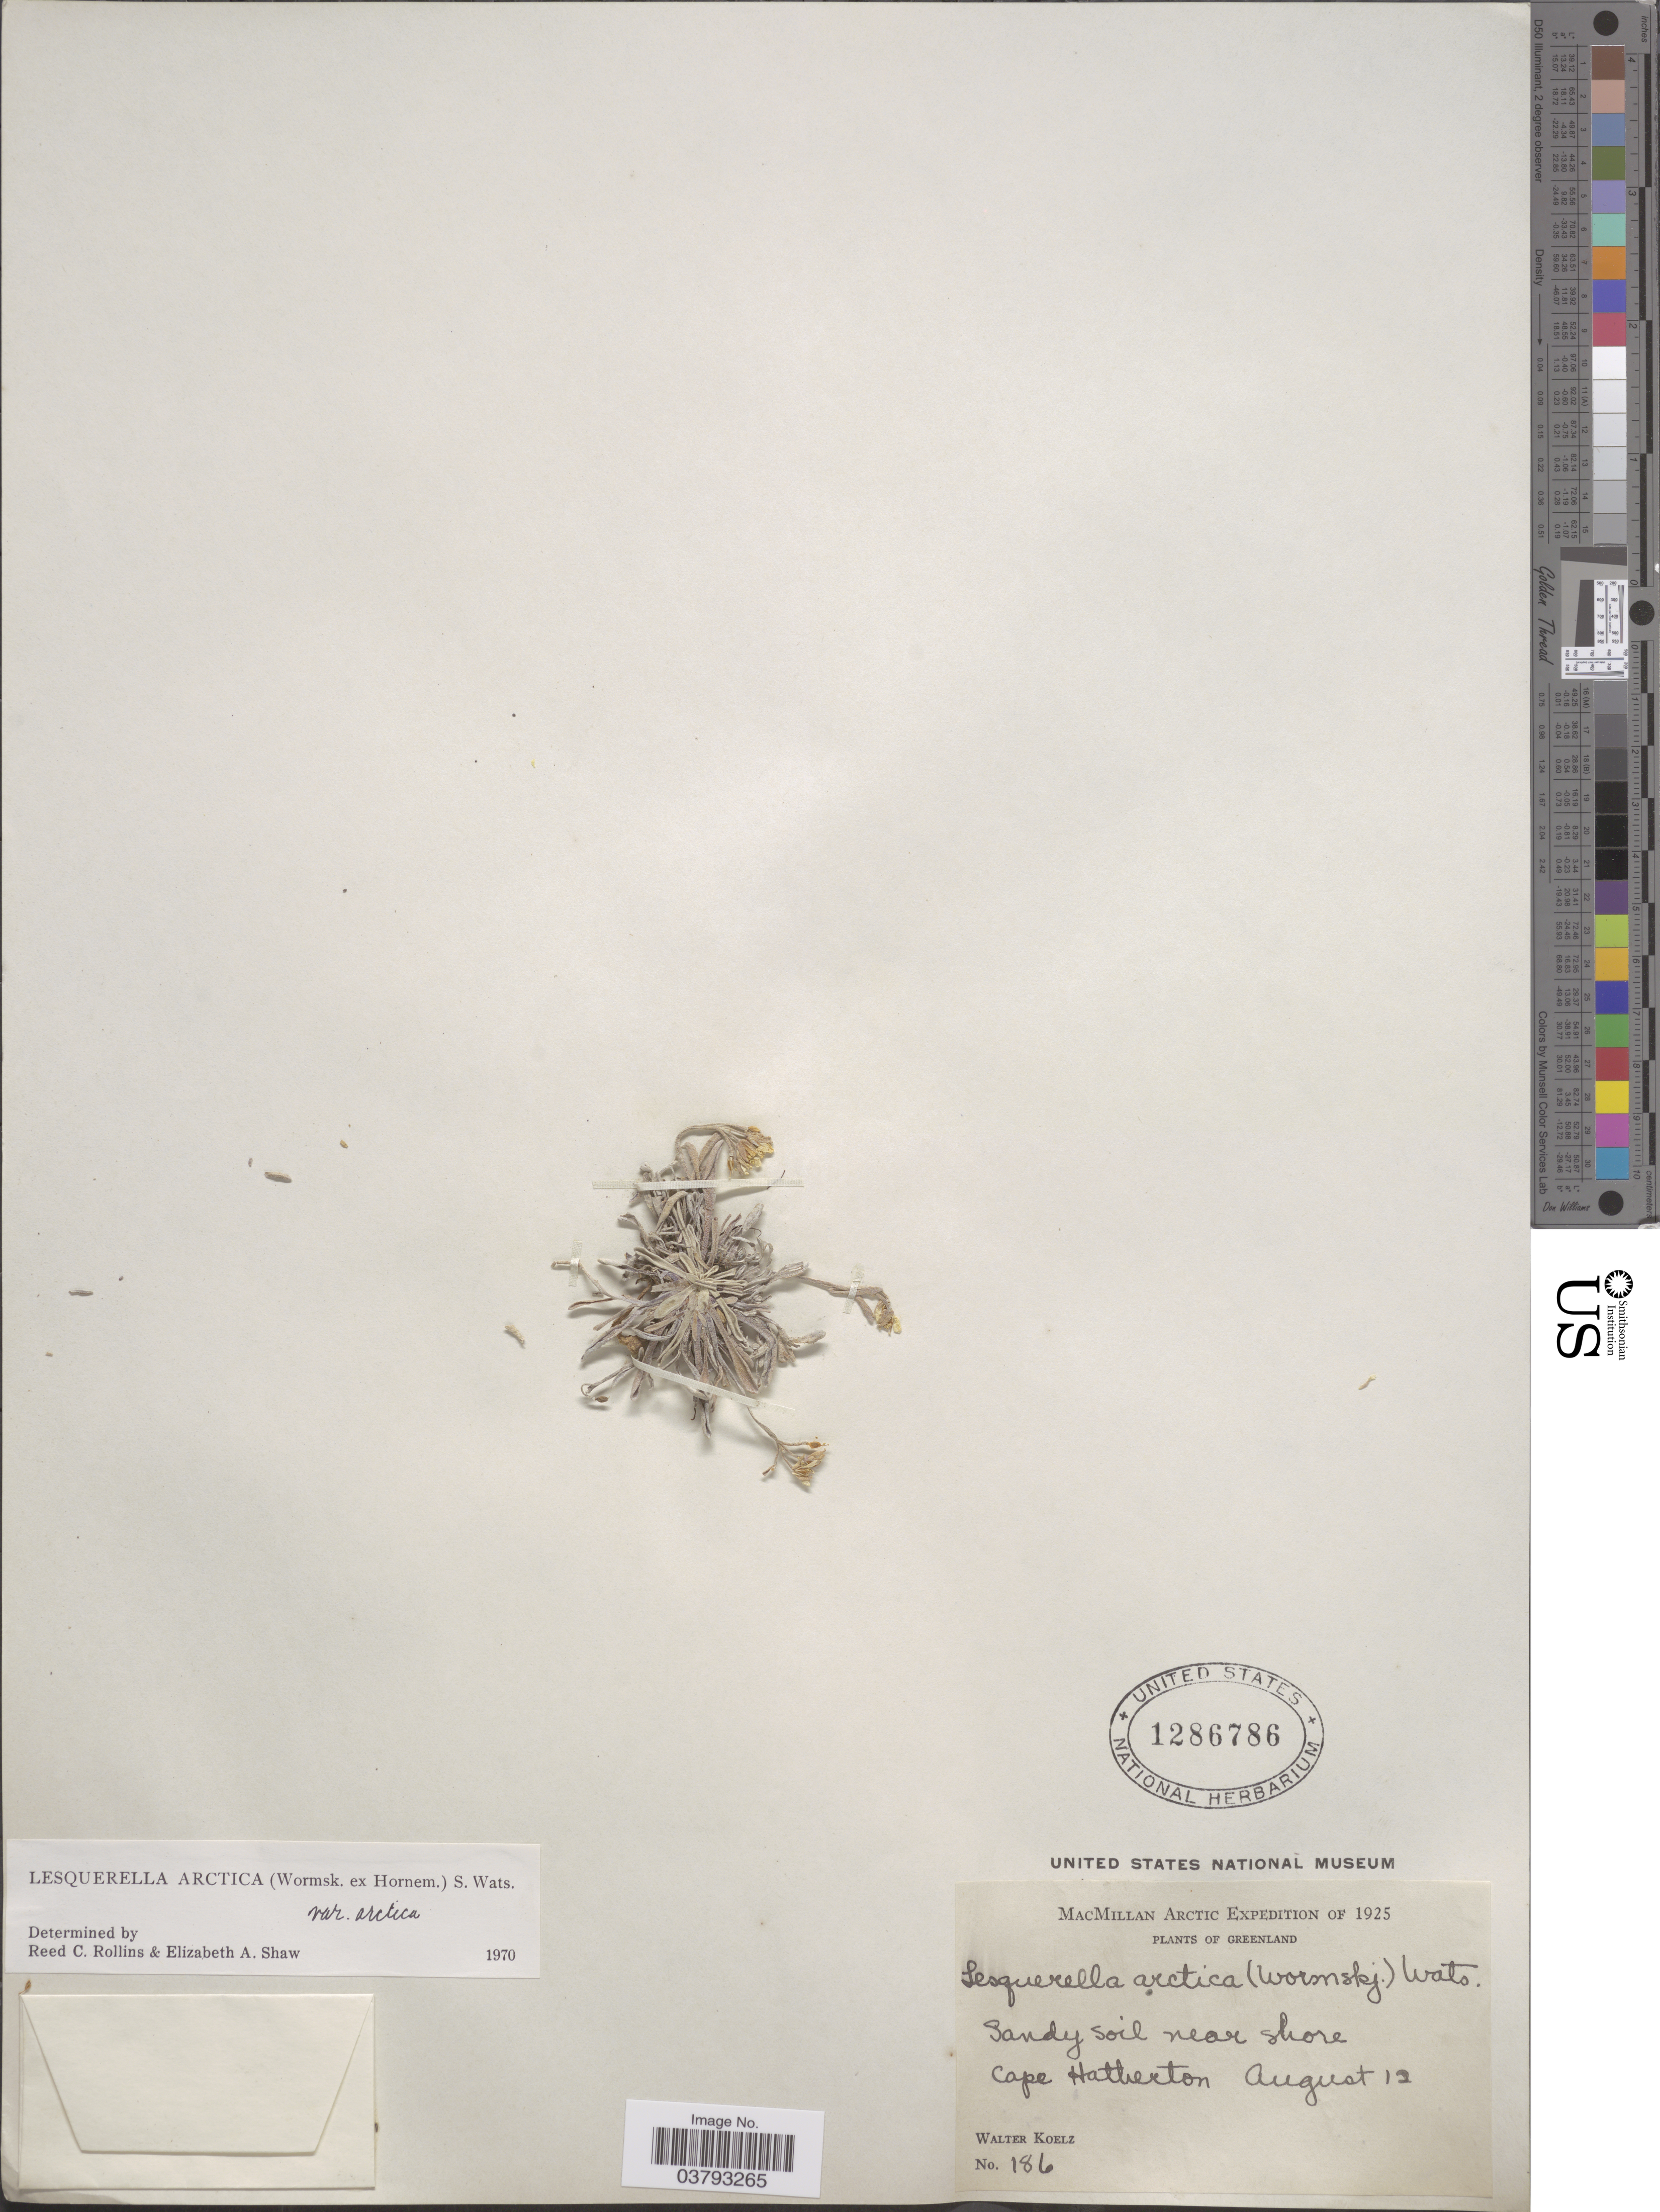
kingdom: Plantae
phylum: Tracheophyta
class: Magnoliopsida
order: Brassicales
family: Brassicaceae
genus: Lesquerella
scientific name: Lesquerella arctica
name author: (Wormsk. ex Hornem.) S. Watson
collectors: W. N. Koelz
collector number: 186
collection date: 1925-08-12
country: Greenland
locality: Arctic. Sandy soil near shore Cape Hatherton.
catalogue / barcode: US 1286786